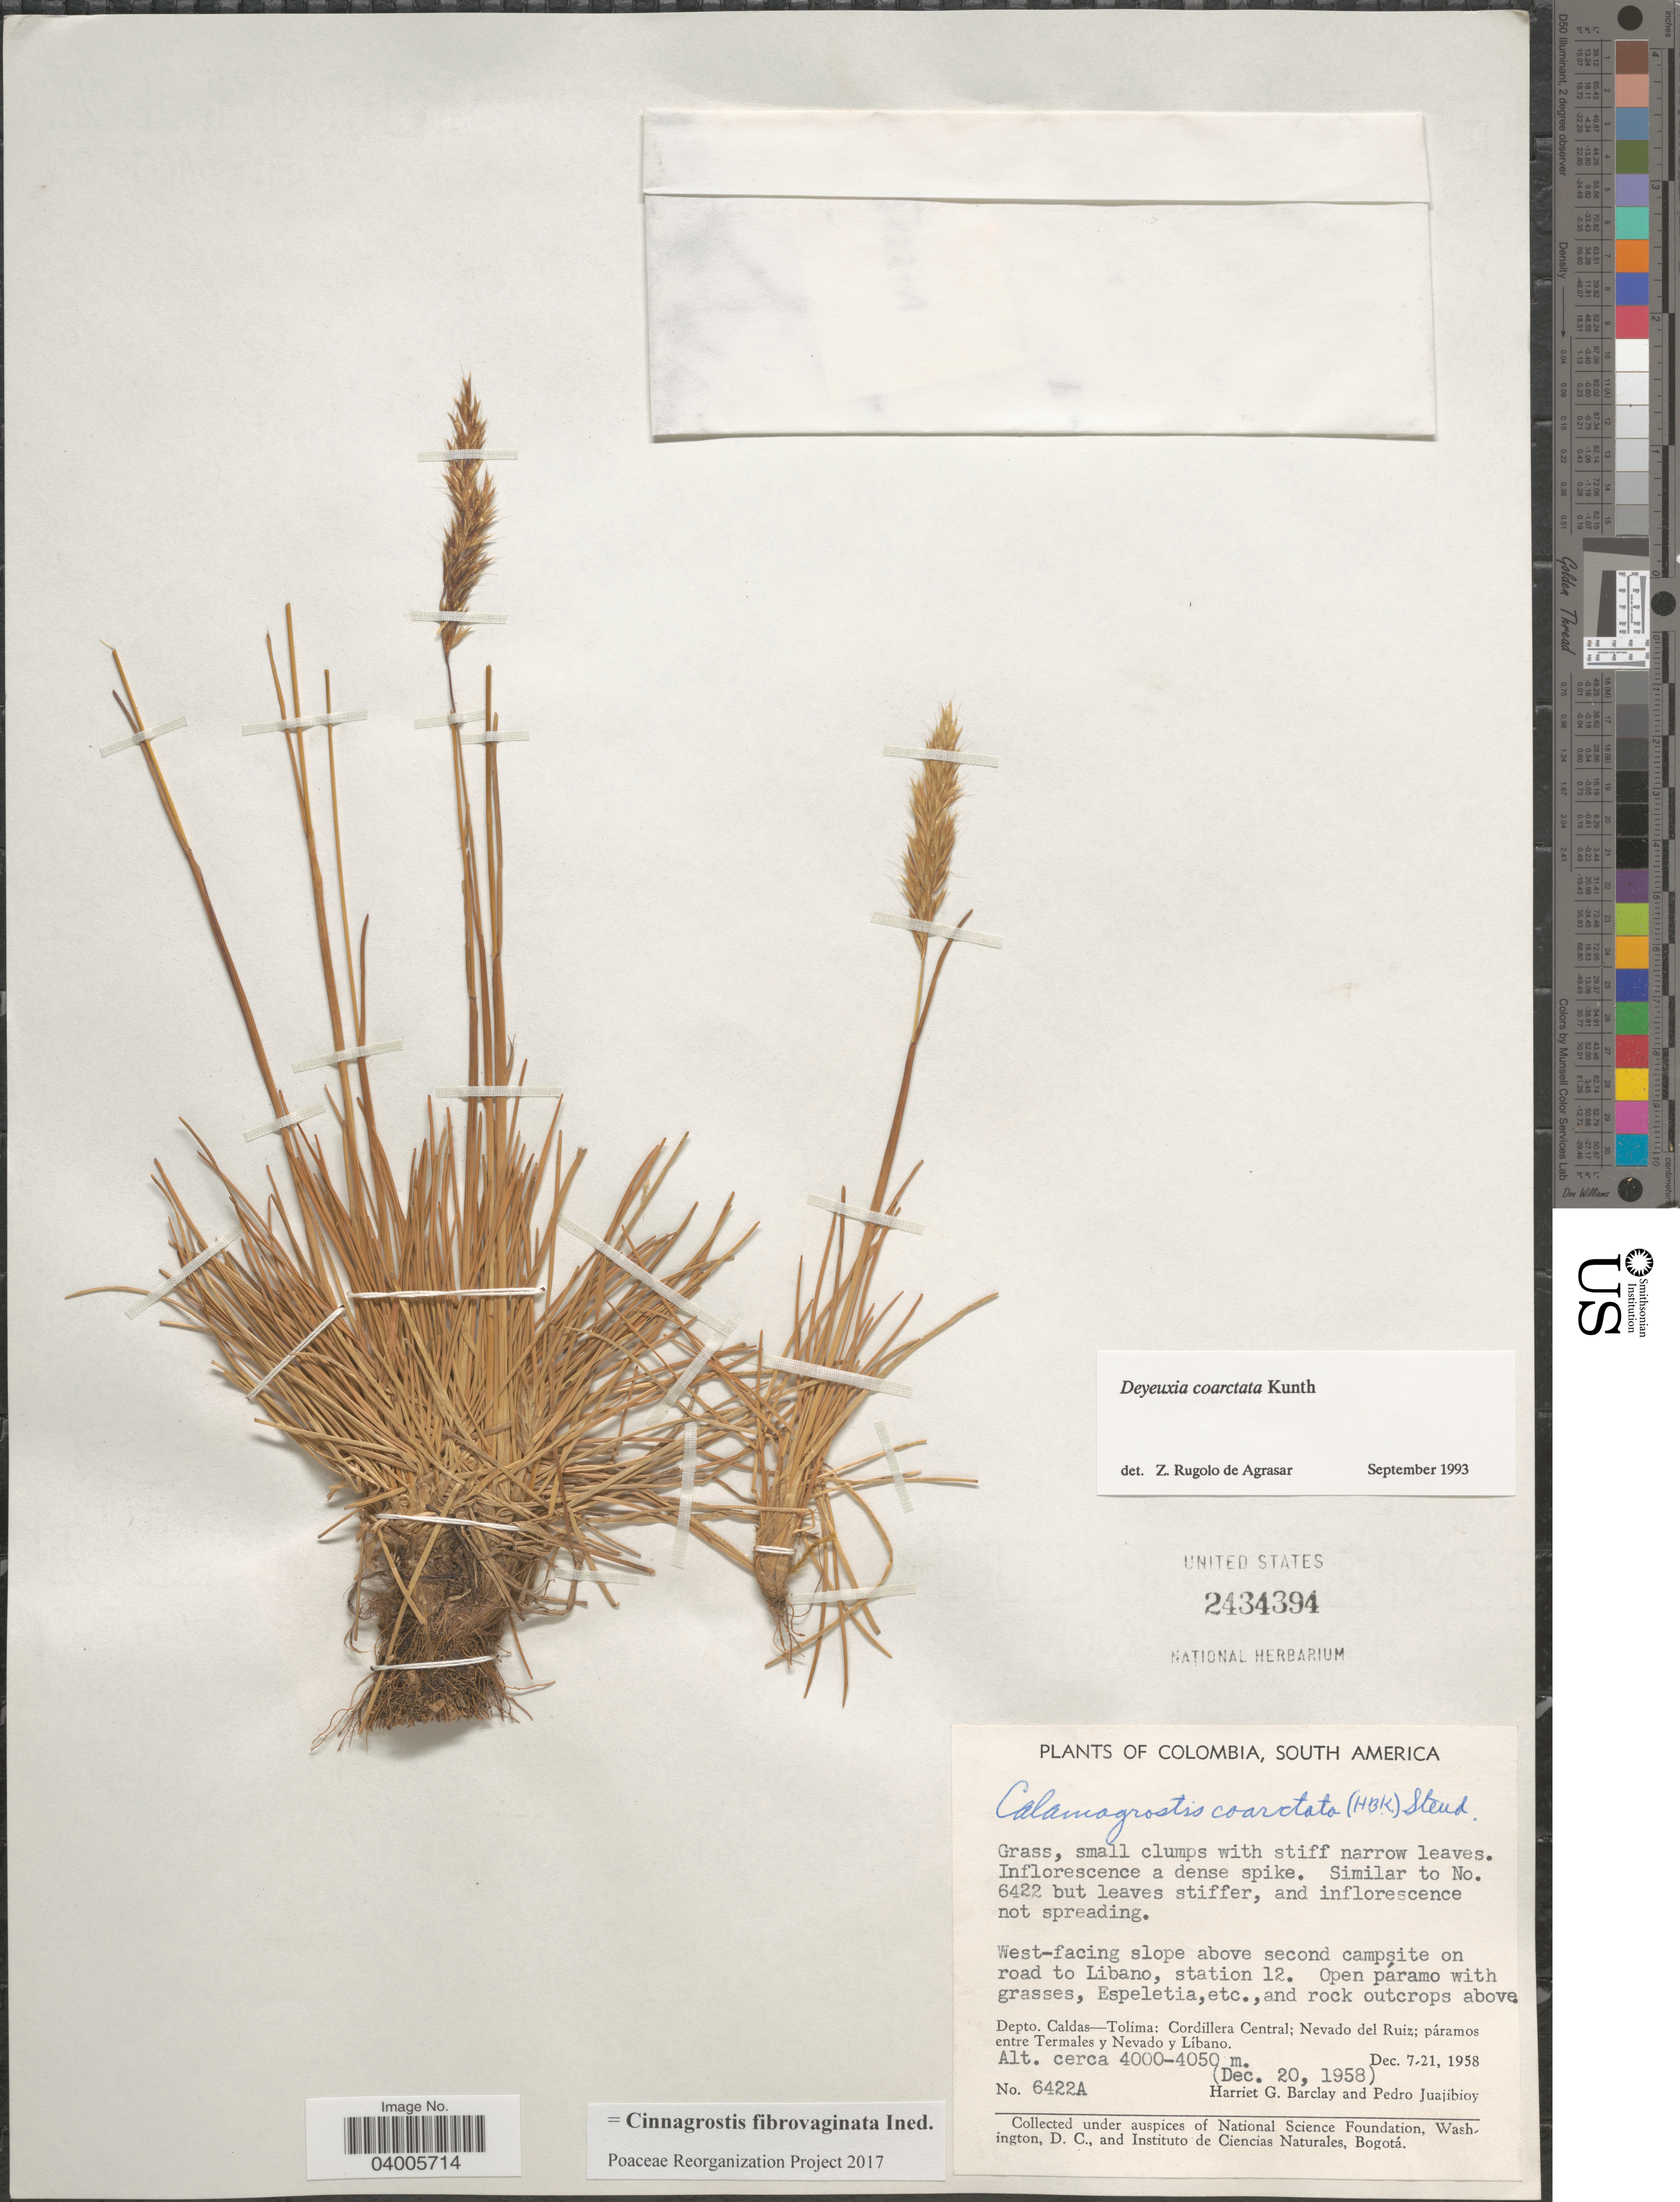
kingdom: Plantae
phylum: Tracheophyta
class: Liliopsida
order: Poales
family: Poaceae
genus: Cinnagrostis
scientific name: Cinnagrostis coarctata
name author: (Kunth) P.M. Peterson et al.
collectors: H. G. Barclay & P. Juajibioy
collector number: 6422A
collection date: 1958-12-20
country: Colombia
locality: West-facing slope above second campsite on road to Libano, station 12. Depto. Caldas-Tolima: Cordillera Central; Nevado del Ruiz; páramos entre Termales y Nevado y Líbano.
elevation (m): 4000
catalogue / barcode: US 2434394